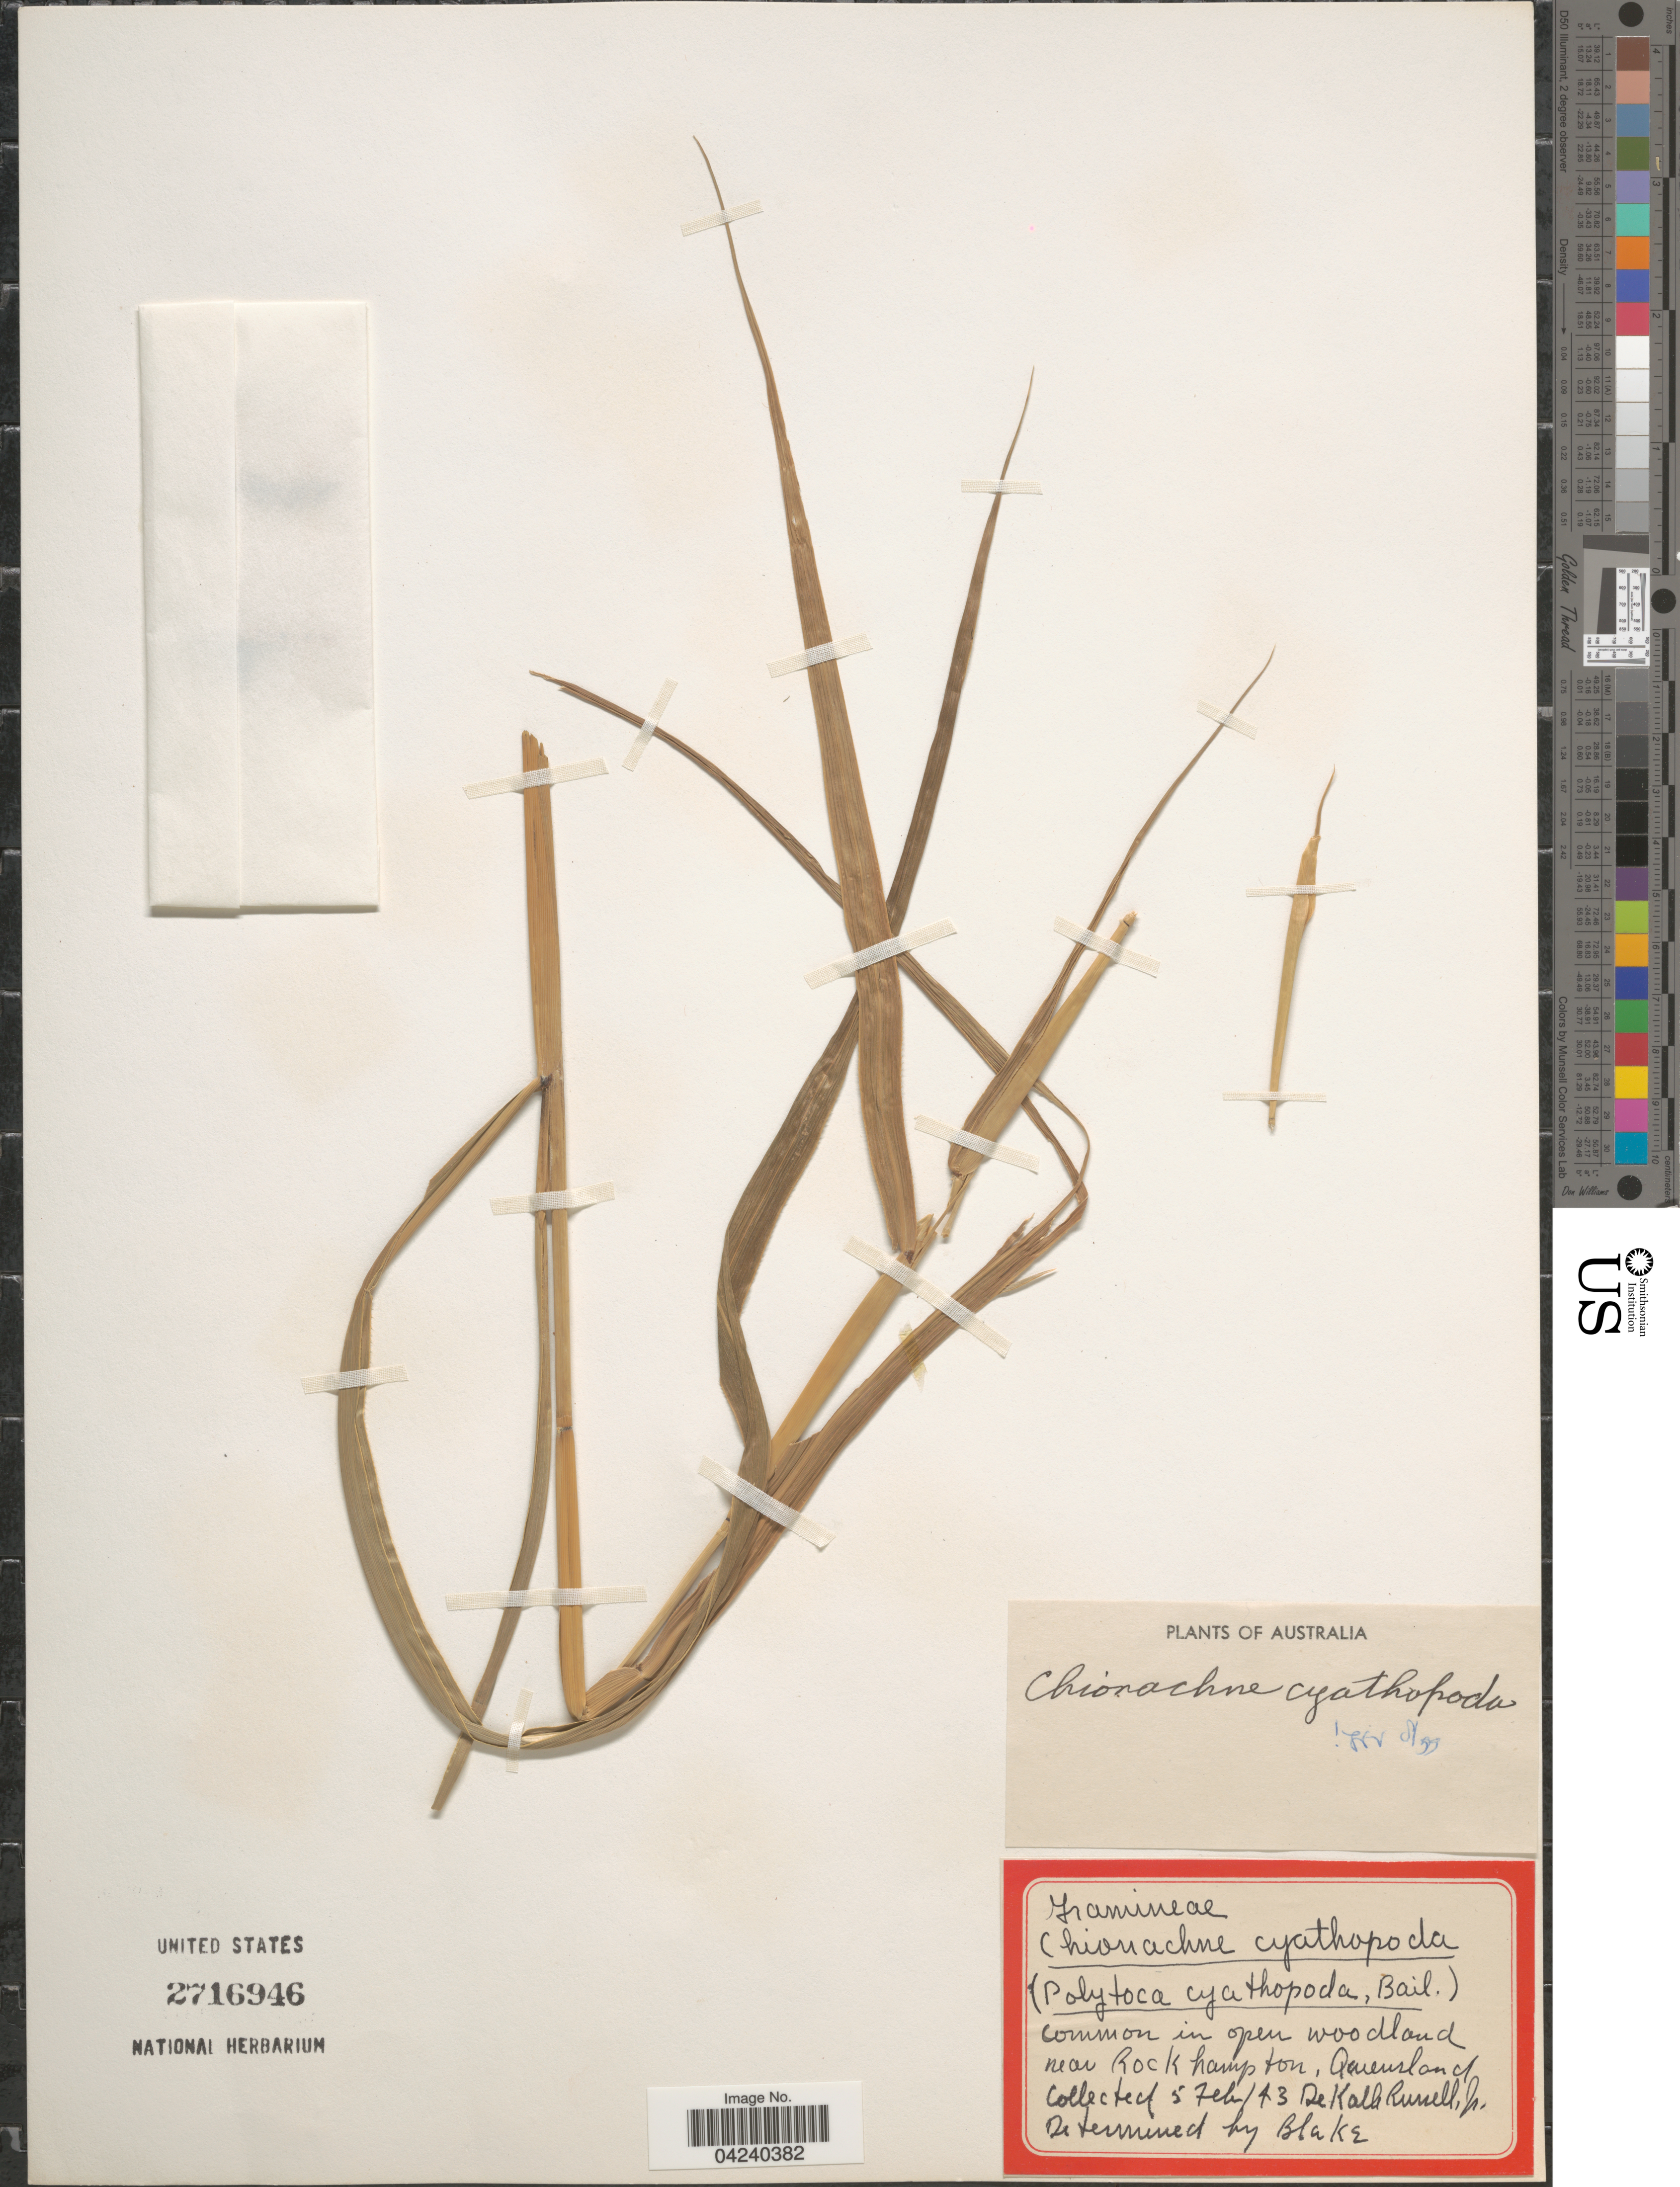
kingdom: Plantae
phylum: Tracheophyta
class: Liliopsida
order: Poales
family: Poaceae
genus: Chionachne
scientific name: Chionachne cyathopoda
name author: (F. Muell.) F. Muell. ex Benth.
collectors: D. K. Russell Jr.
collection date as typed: Transcribed d/m/y: 5/2/43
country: Australia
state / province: Queensland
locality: Near Rockhampton.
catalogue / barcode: US 2716946